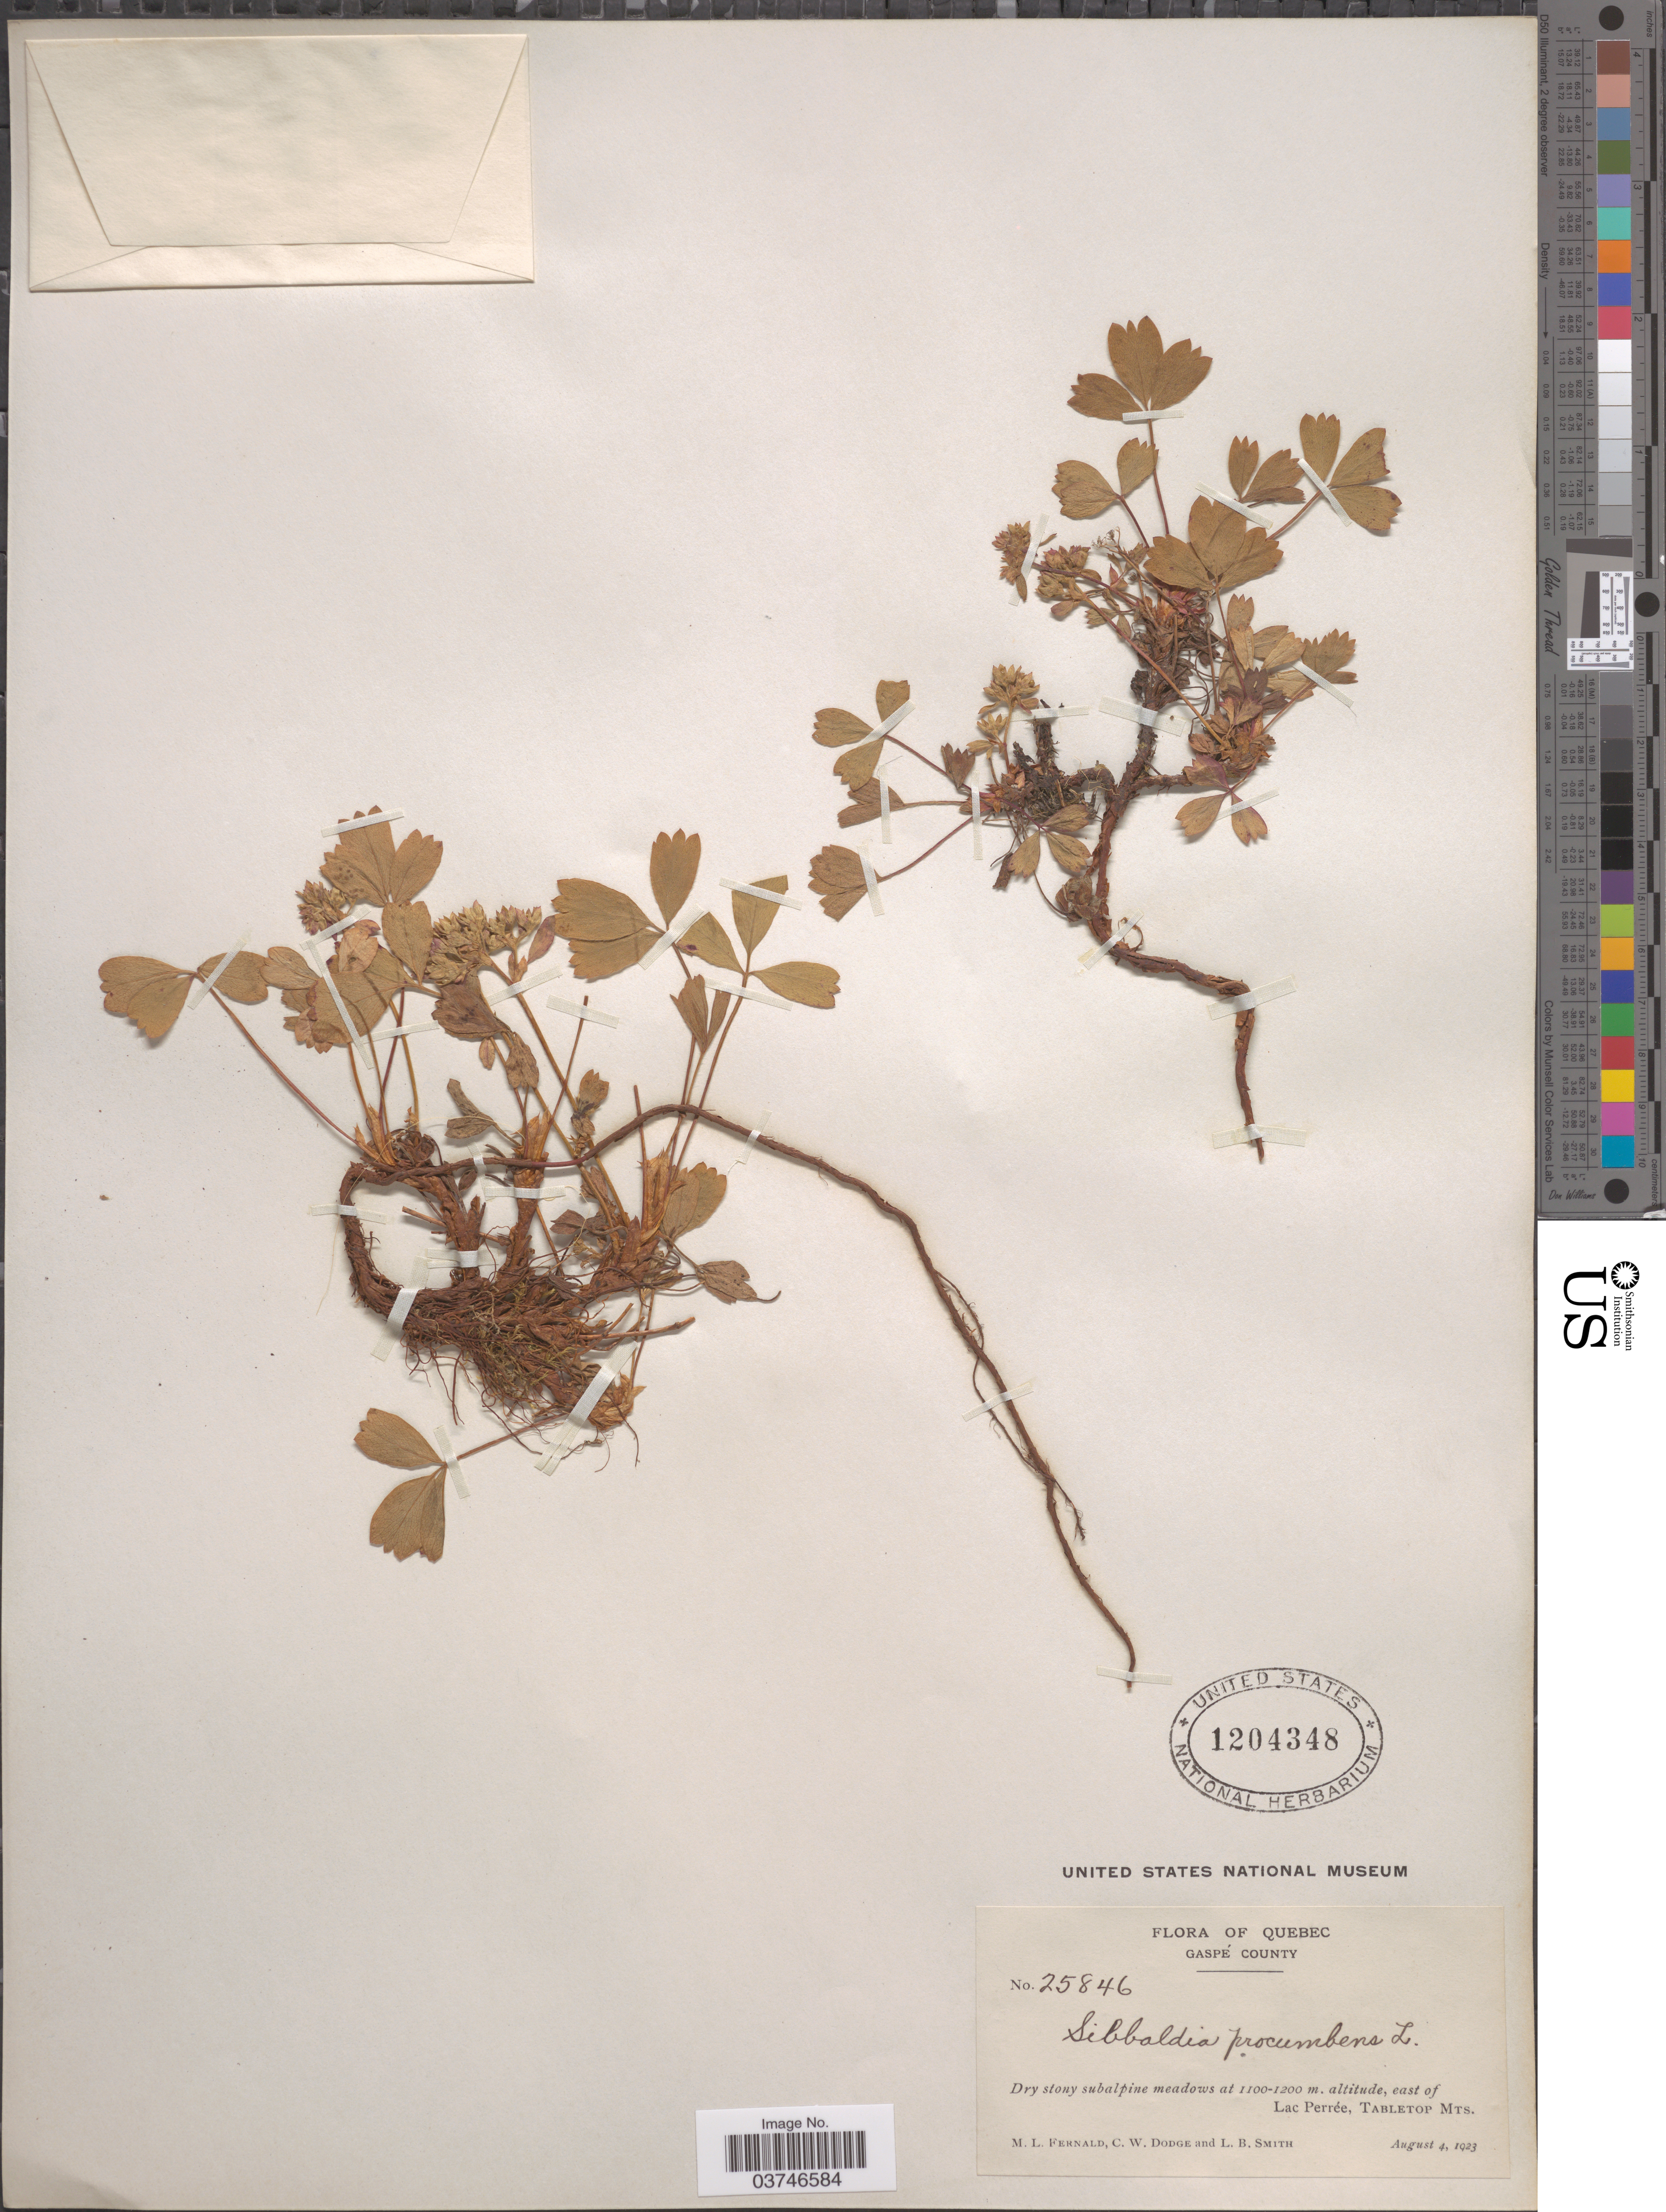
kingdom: Plantae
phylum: Tracheophyta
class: Magnoliopsida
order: Rosales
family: Rosaceae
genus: Sibbaldia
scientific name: Sibbaldia procumbens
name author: L.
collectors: M. L. Fernald, C. Dodge & L. Smith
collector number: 25846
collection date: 1923-08-04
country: Canada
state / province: Quebec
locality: Gaspé County. East of Lac Perrée, Tabletop Mts.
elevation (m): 1100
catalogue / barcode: US 1204348